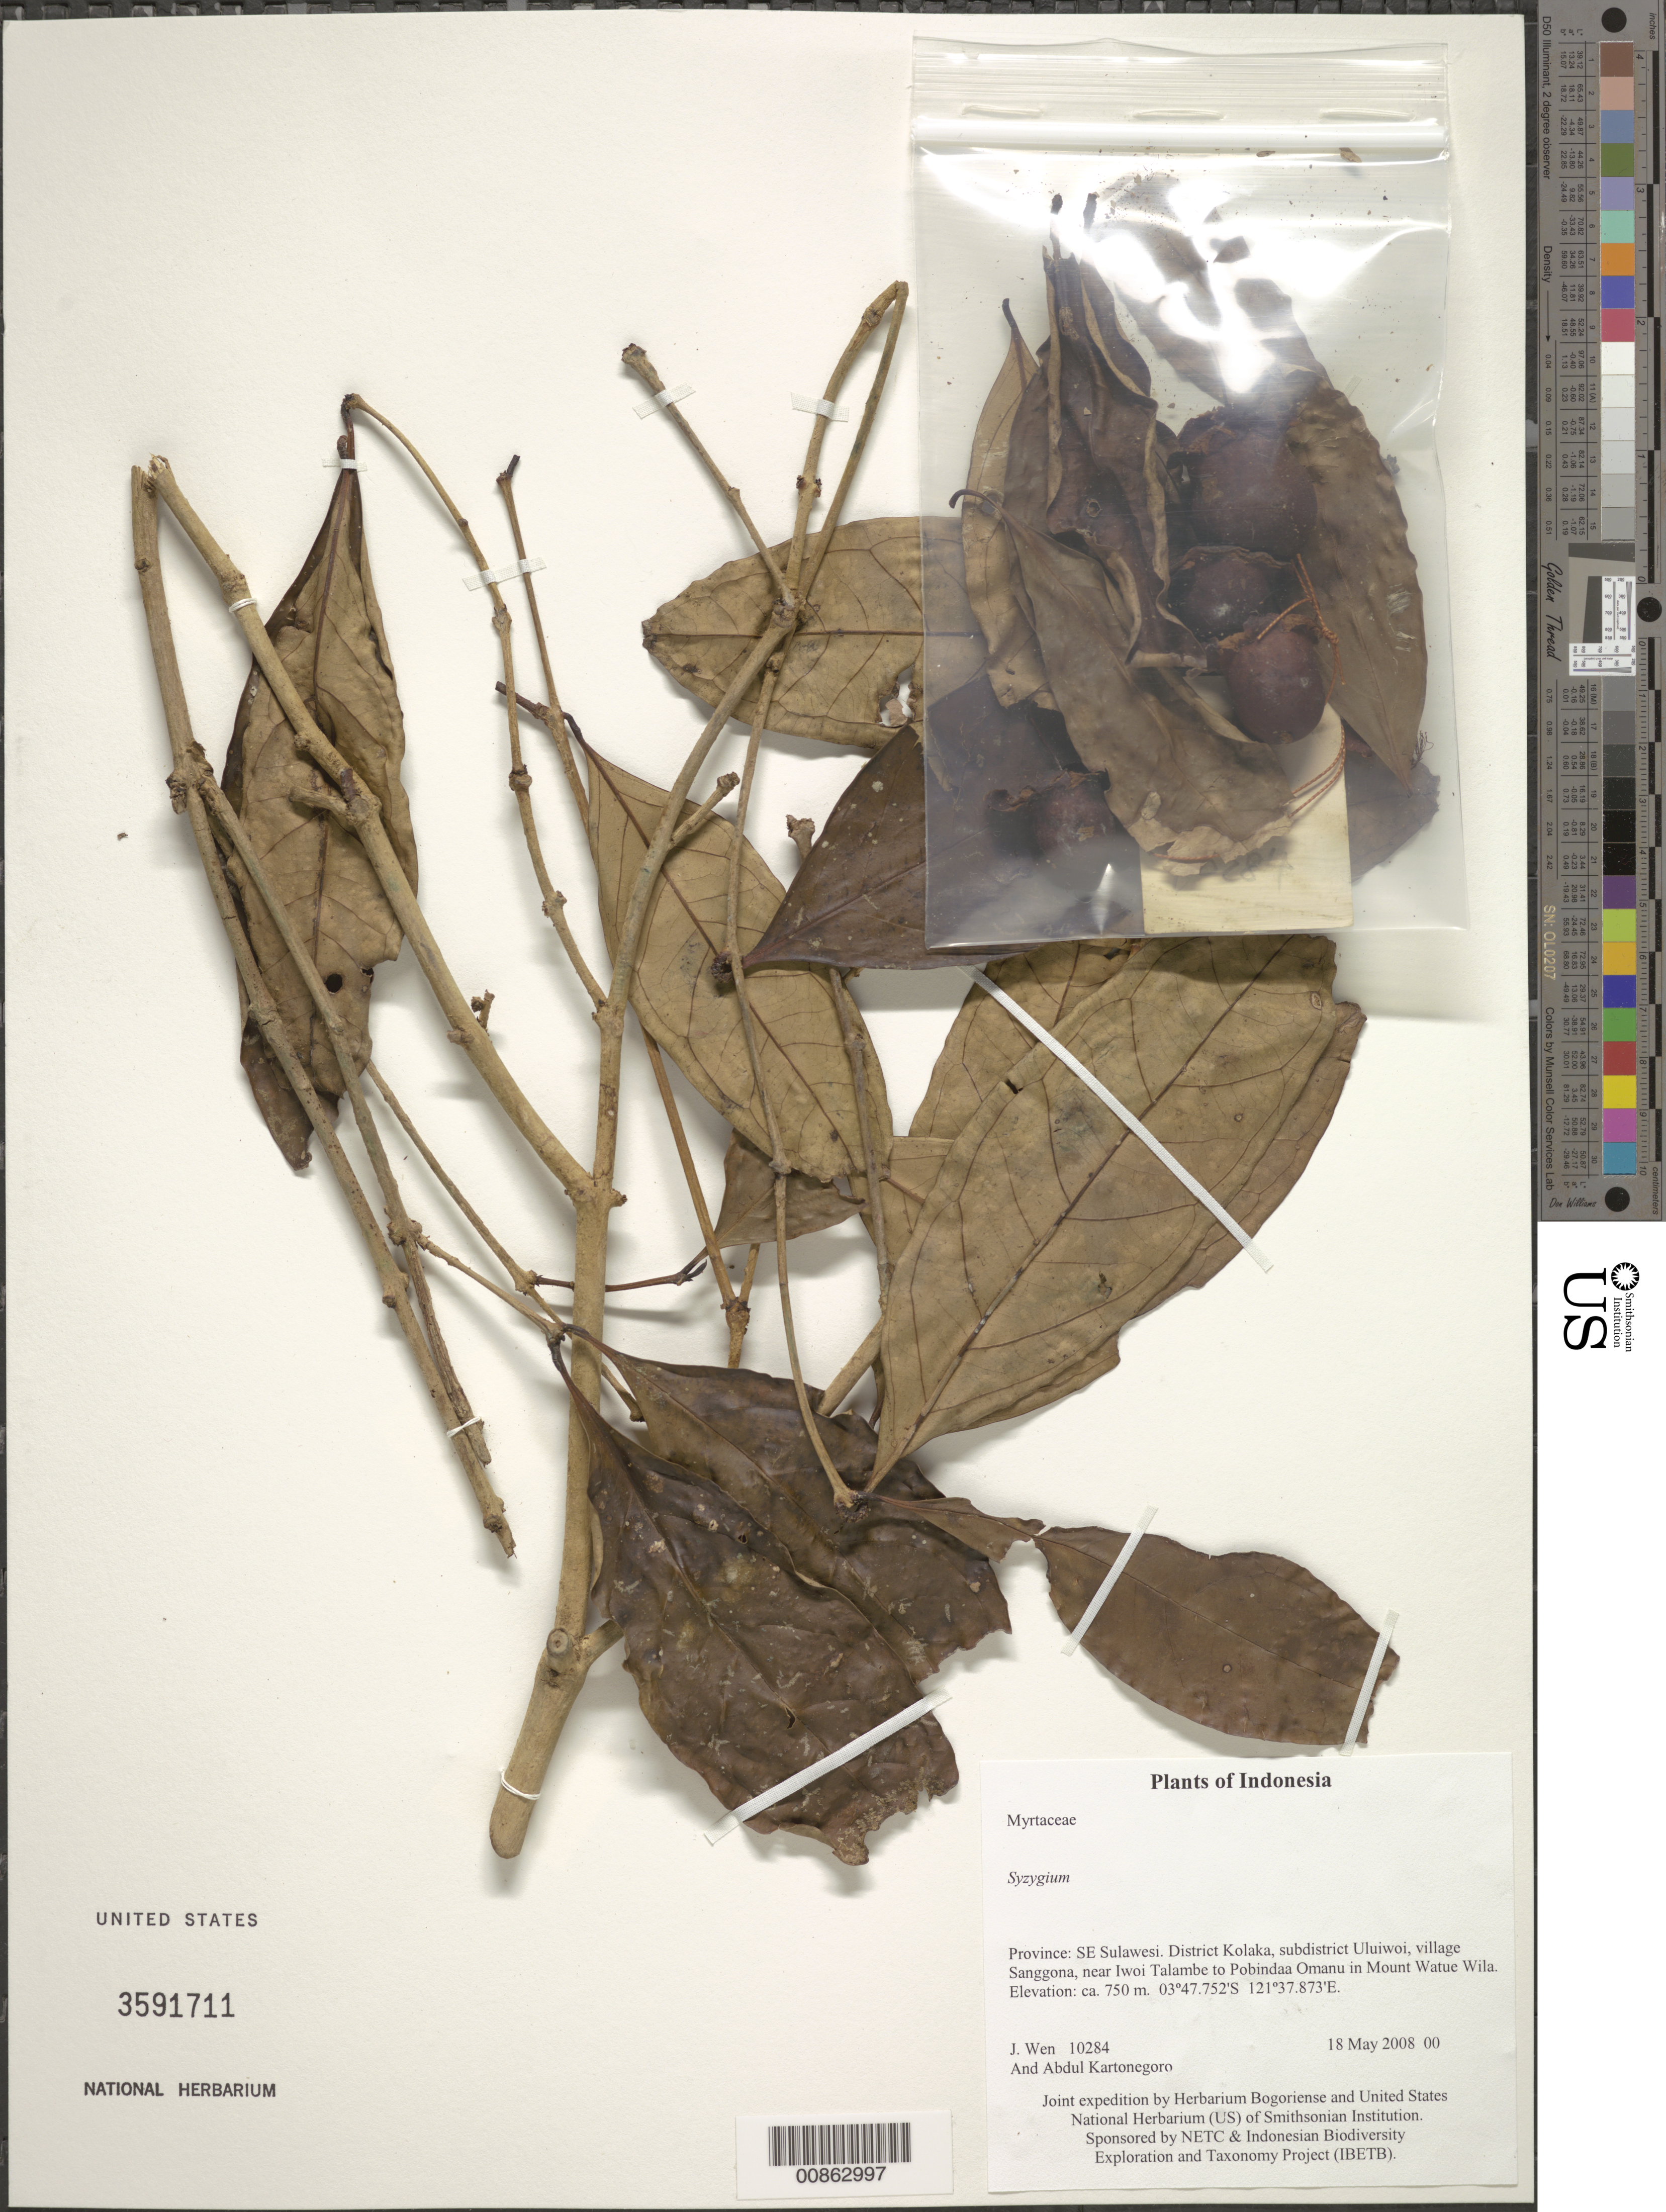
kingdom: Plantae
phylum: Tracheophyta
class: Magnoliopsida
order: Myrtales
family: Myrtaceae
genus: Syzygium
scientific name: Syzygium sp.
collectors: J. Wen & A. Kartonegoro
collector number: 10284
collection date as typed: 18 May 2008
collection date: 2008-05-18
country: Indonesia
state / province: Sulawesi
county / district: Sulawesi Tenggara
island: Sulawesi [Celebes]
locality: District Kolaka, subdistrict Uluiwoi, village Sanggona, near Iwoi Talambe to Pobindaa Omanu in Mount Watue Wila.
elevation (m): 750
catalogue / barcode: US 3591711